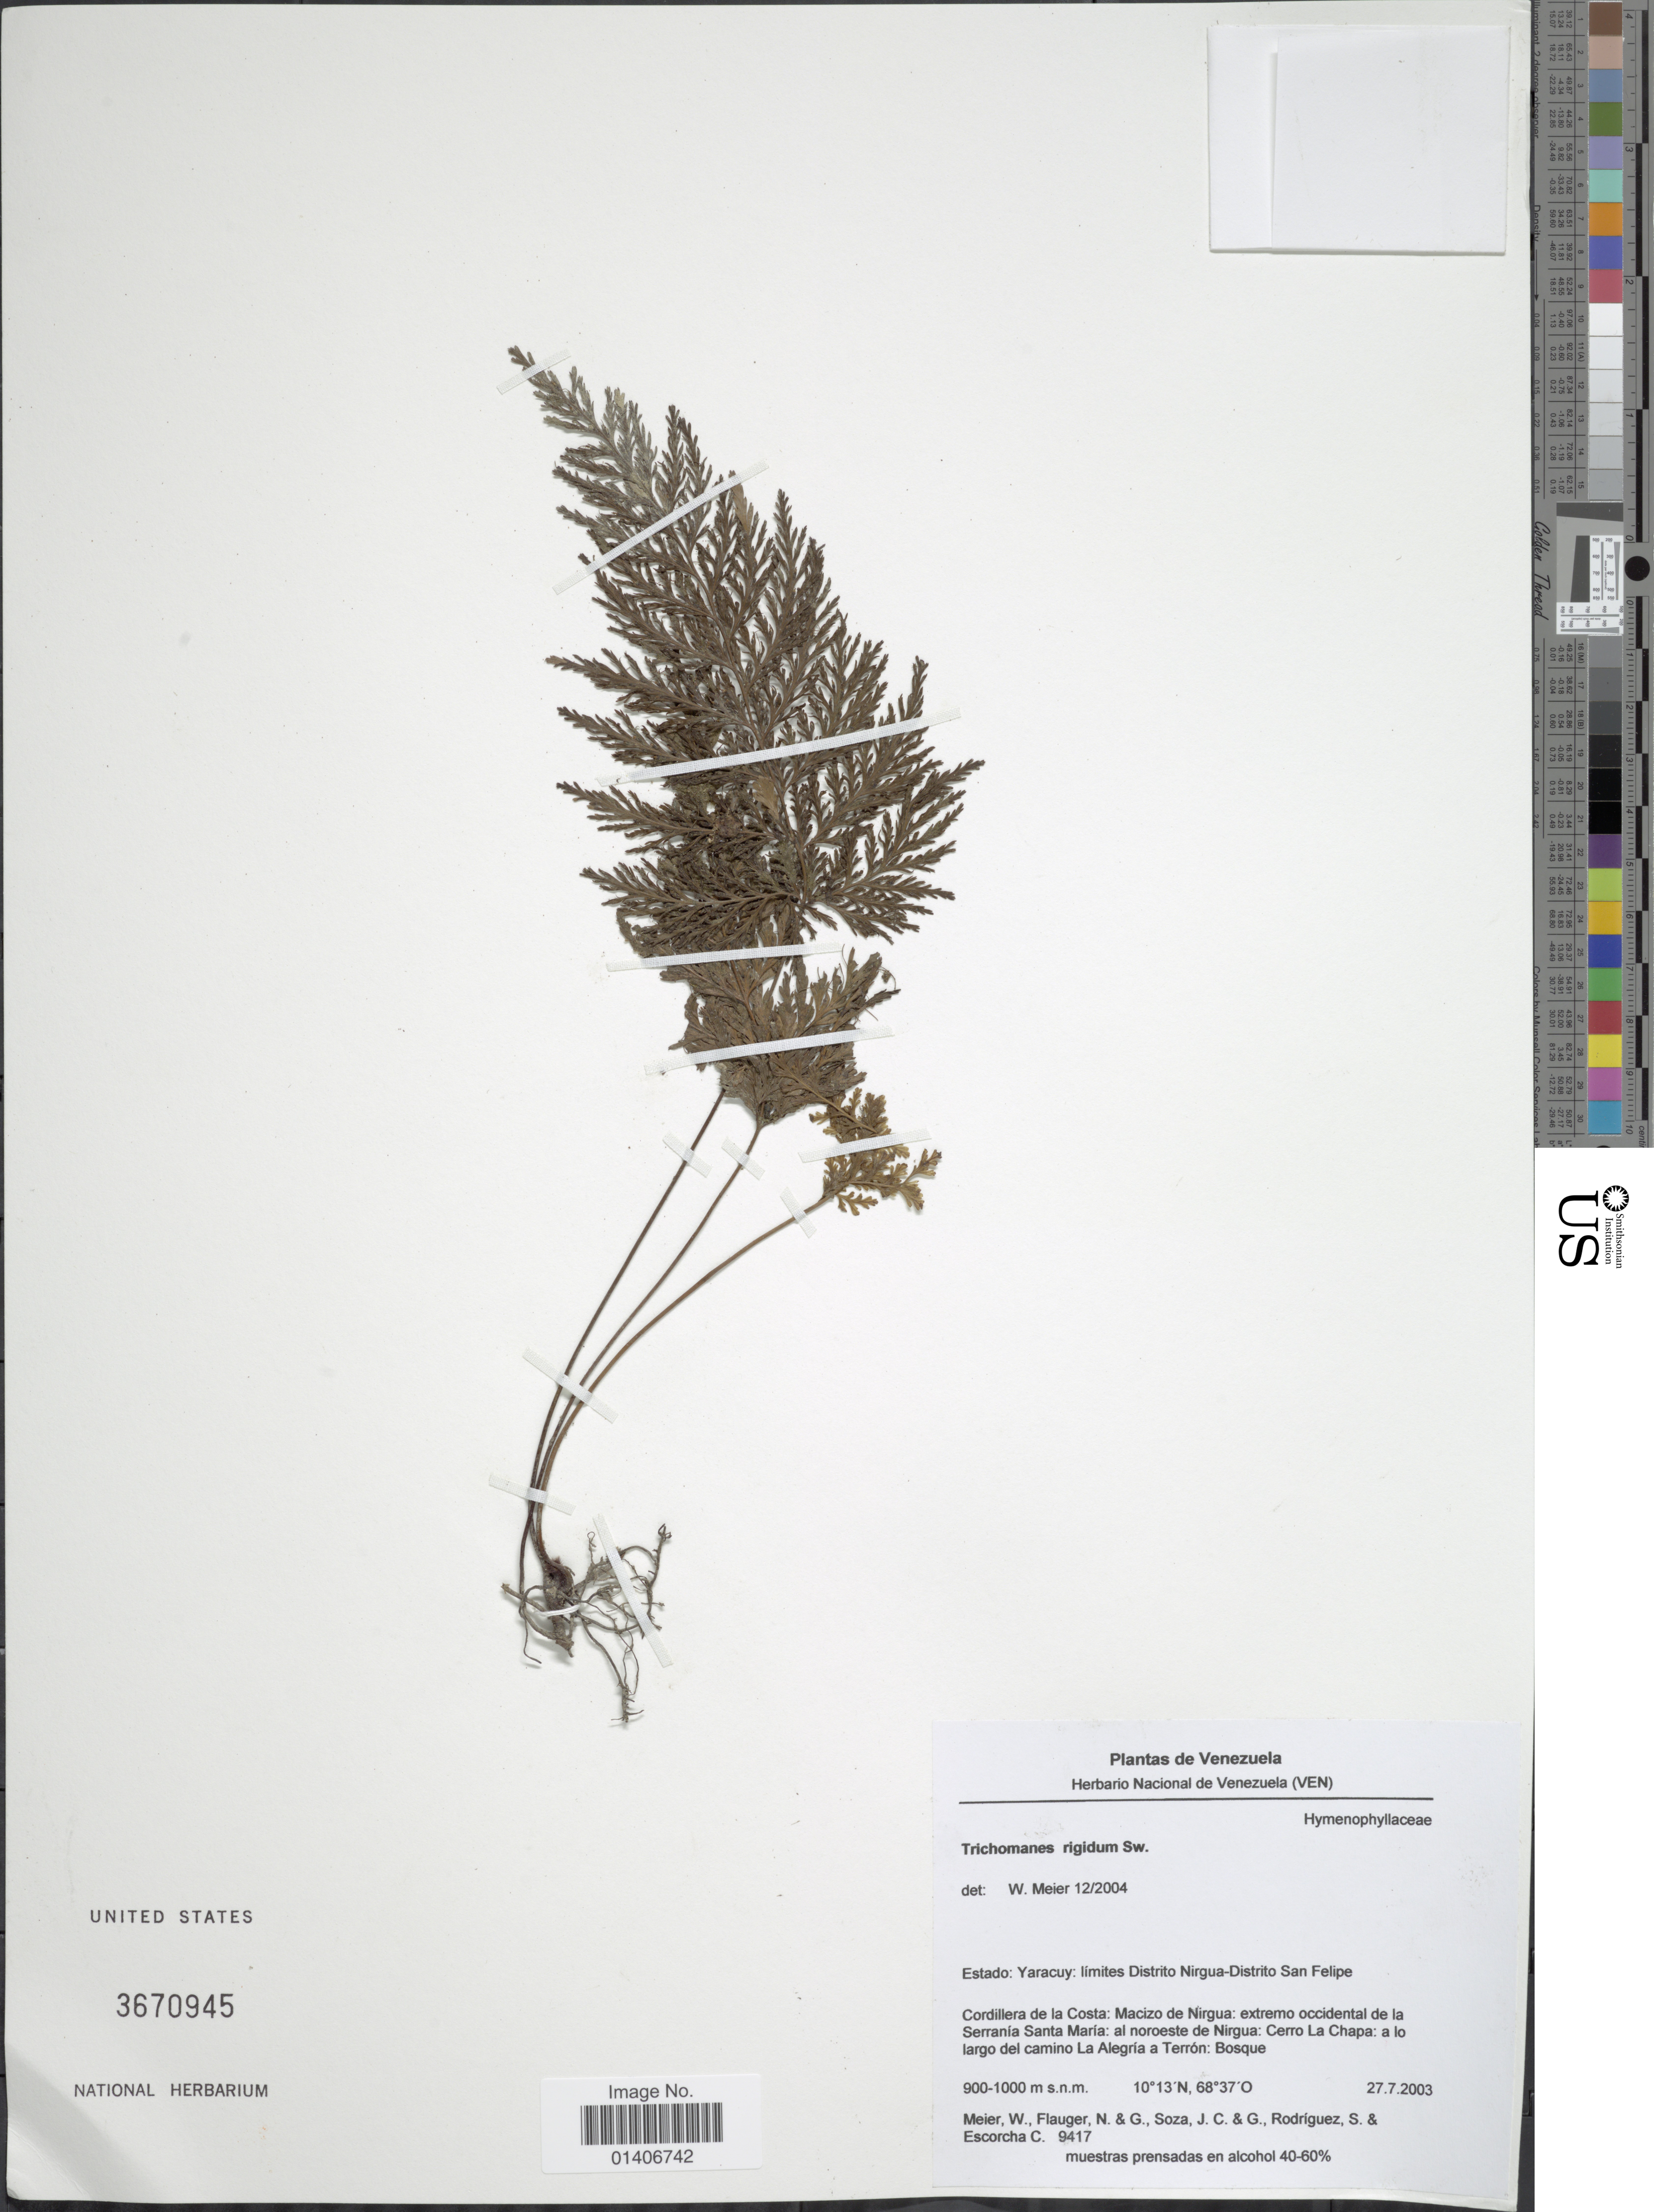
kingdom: Plantae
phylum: Tracheophyta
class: Polypodiopsida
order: Hymenophyllales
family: Hymenophyllaceae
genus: Abrodictyum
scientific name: Abrodictyum rigidum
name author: (Sw.) Ebihara & Dubuisson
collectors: W. Meier, N. Flauger, G. Flauger, J. Soza & et al.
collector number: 9417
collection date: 2003-07-27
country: Venezuela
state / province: Yaracuy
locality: Estado: Yaracuy: limites Distrito Nirgau-Distritp San Felipe, Cordillera de la Costa: macizo de Nirgau: extremo occidental de la Serrania Santa Maria: al noroeste de Nirgua: cerro La Chapa: a lo largo del camino La Alegria a Terrón: Bosque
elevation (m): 900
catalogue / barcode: US 3670945